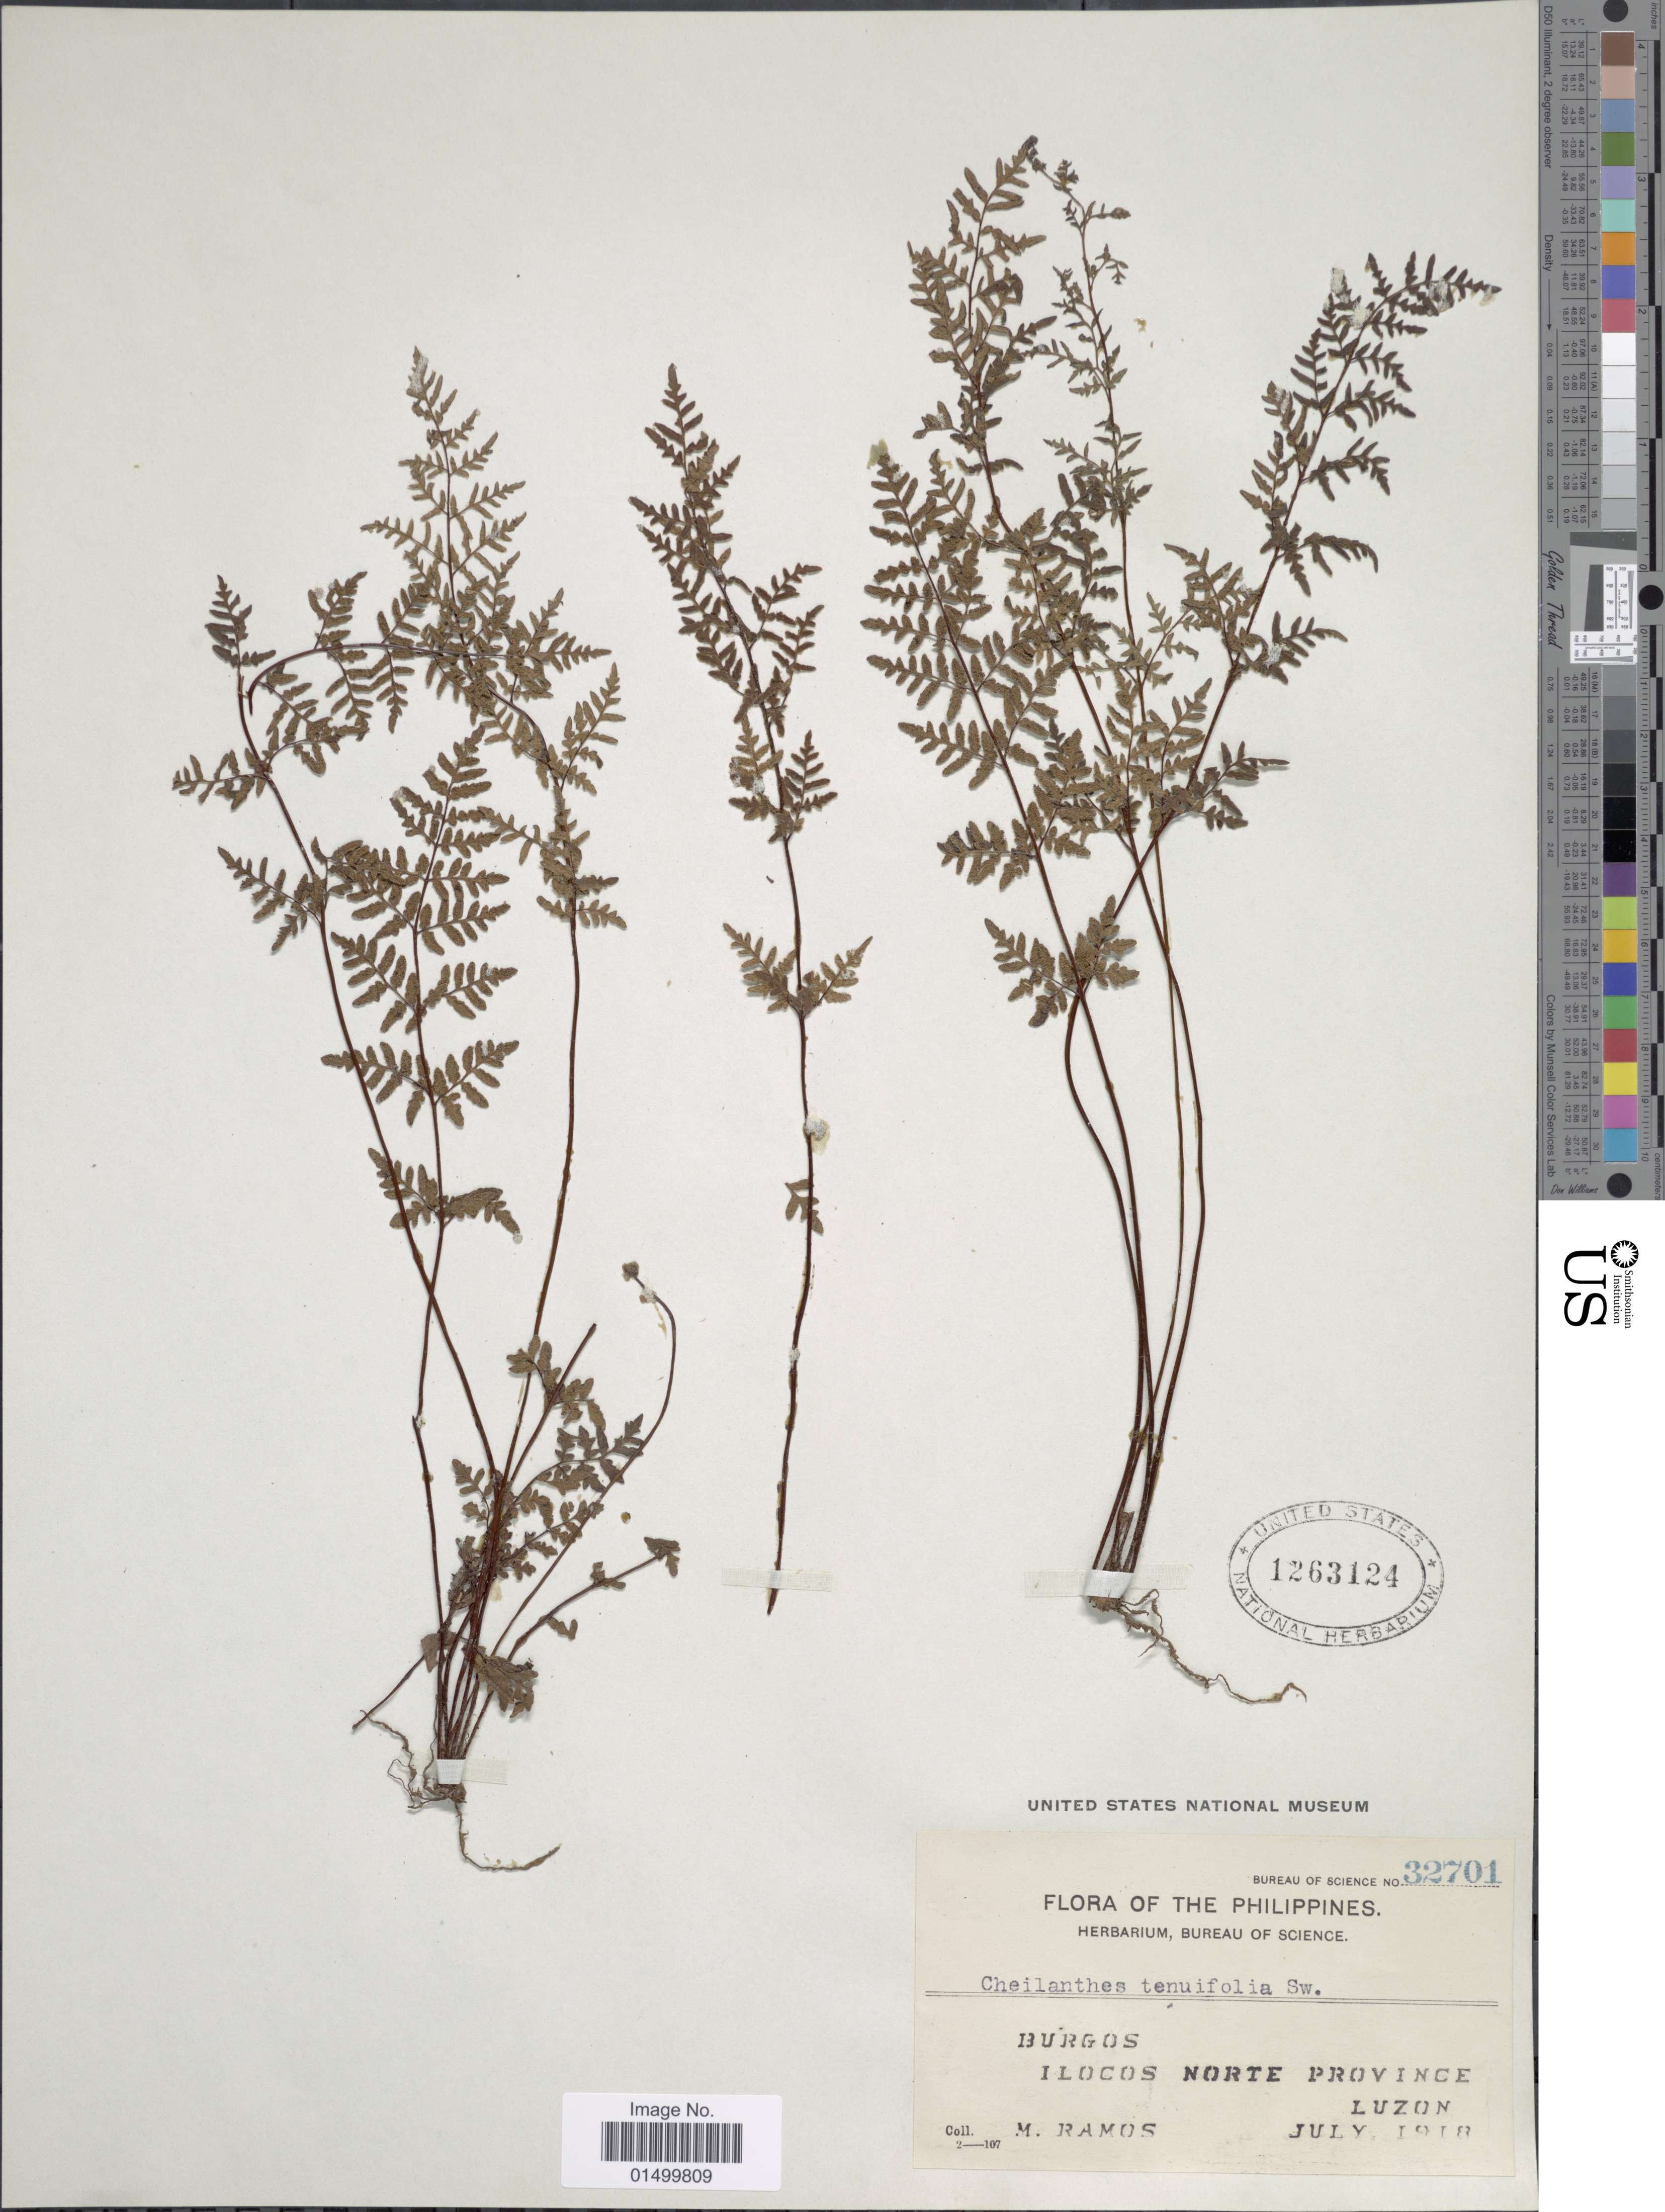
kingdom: Plantae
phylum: Tracheophyta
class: Polypodiopsida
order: Polypodiales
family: Pteridaceae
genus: Cheilanthes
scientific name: Cheilanthes sp.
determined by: Sosa, Karla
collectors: M. Ramos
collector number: Bureau Of Science 32701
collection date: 1918-07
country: Philippines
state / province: Ilocos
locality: Burgos, Ilocos Norte Province, Luzon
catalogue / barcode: US 1263124